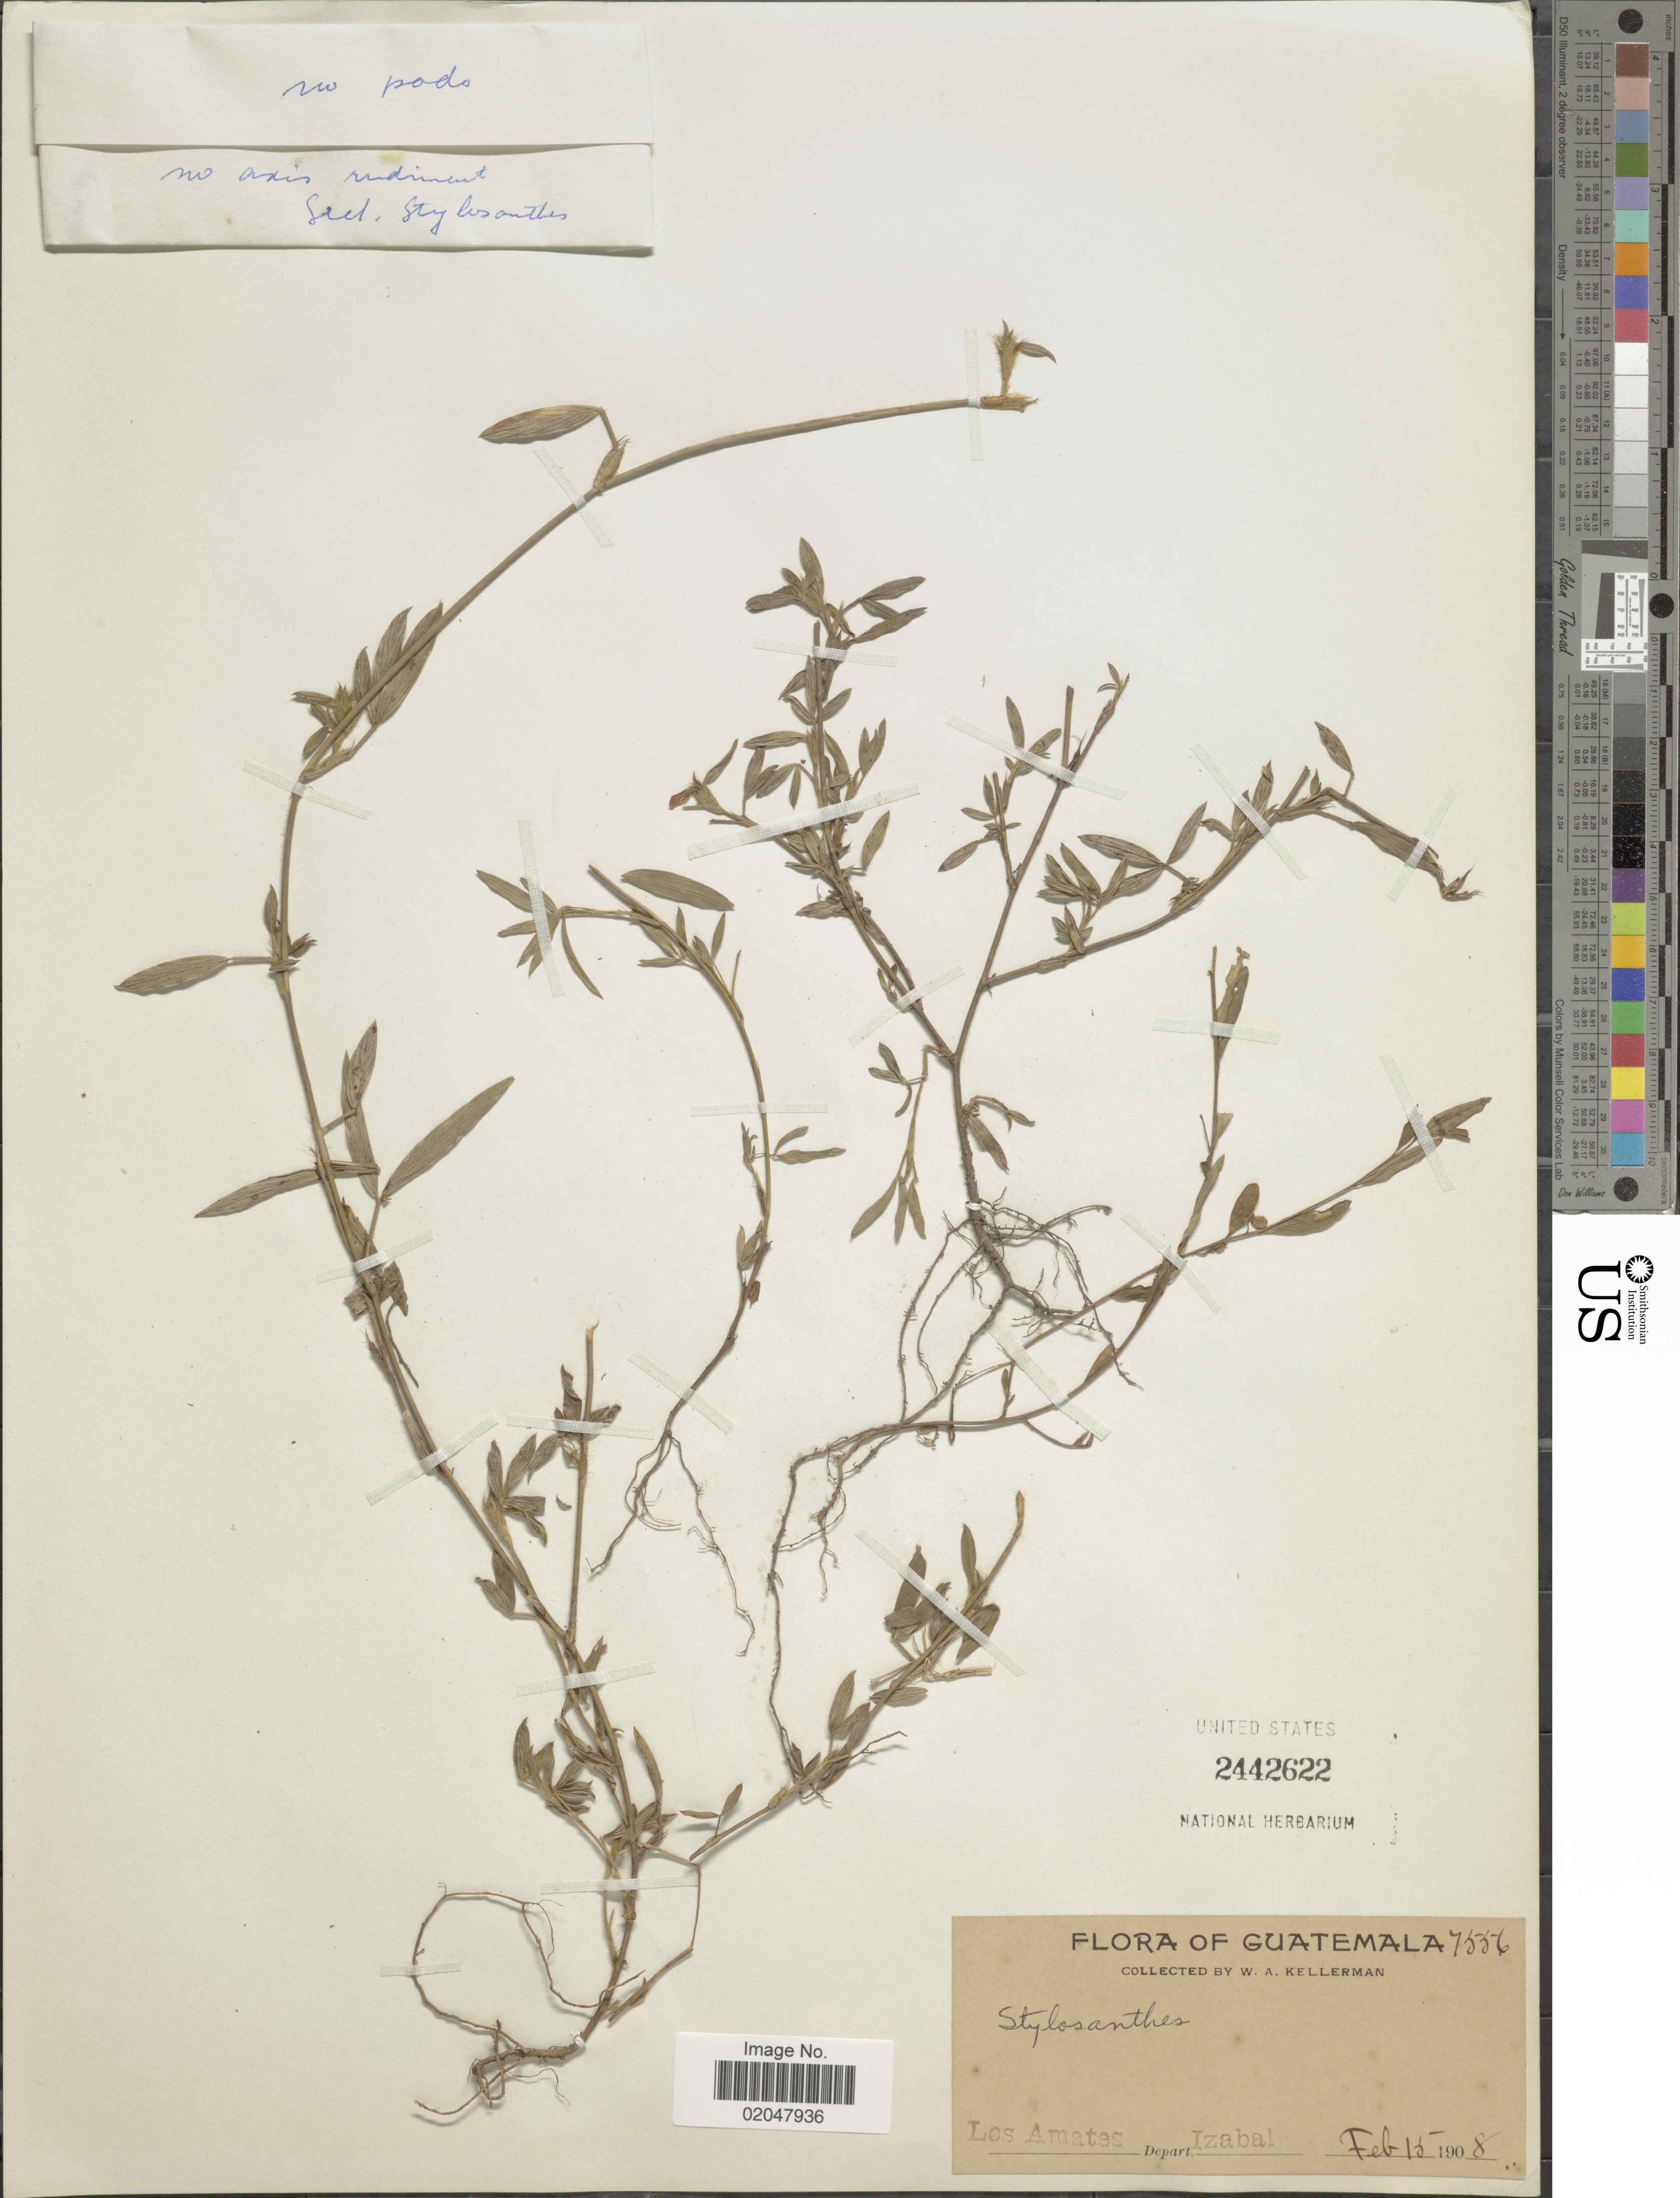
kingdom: Plantae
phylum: Tracheophyta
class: Magnoliopsida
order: Fabales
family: Fabaceae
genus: Stylosanthes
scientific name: Stylosanthes sp.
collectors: W. Kellerman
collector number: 7556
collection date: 1908-02-15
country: Guatemala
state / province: Izabal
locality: Los Amates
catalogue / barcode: US 2442622